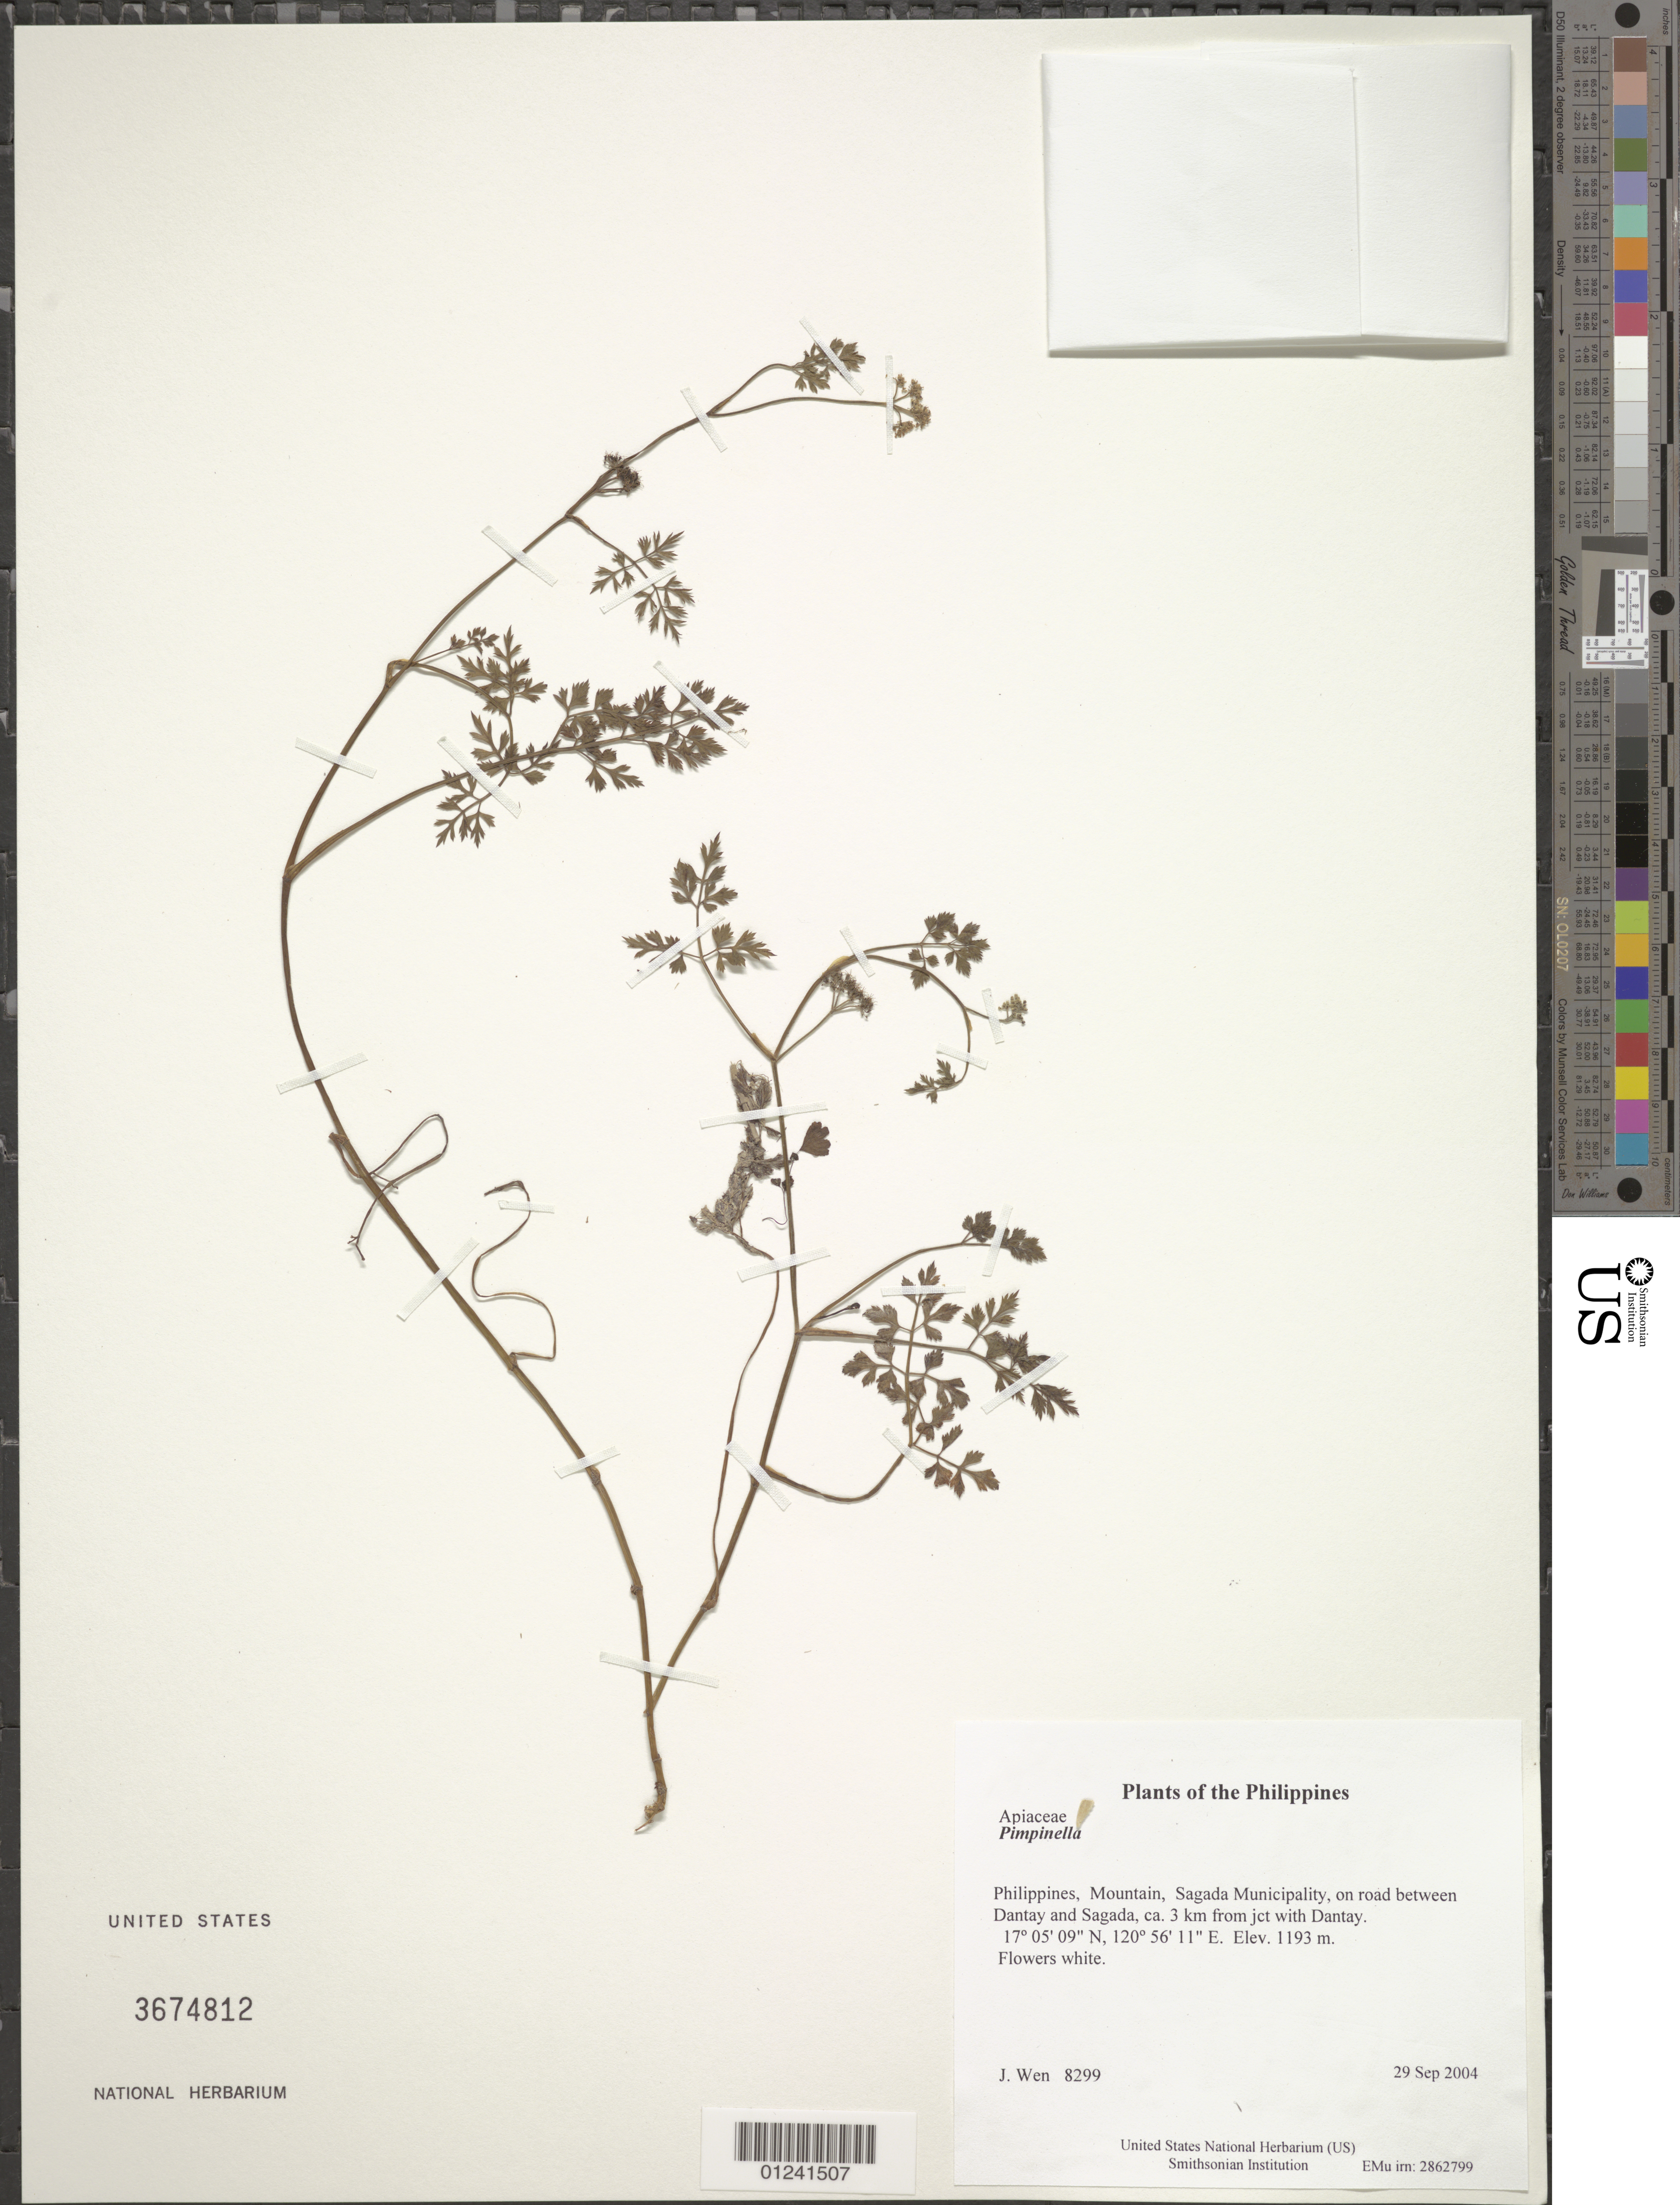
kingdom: Plantae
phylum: Tracheophyta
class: Magnoliopsida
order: Apiales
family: Apiaceae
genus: Pimpinella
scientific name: Pimpinella sp.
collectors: J. Wen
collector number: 8299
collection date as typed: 29 Sep 2004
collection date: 2004-09-29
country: Philippines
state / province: Cordillera (Administrative Region)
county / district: Mountain province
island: Luzon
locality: Sagada Municipality, on road between Dantay and Sagada, ca. 3 km from jct with Dantay.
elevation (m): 1193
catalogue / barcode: US 3674812